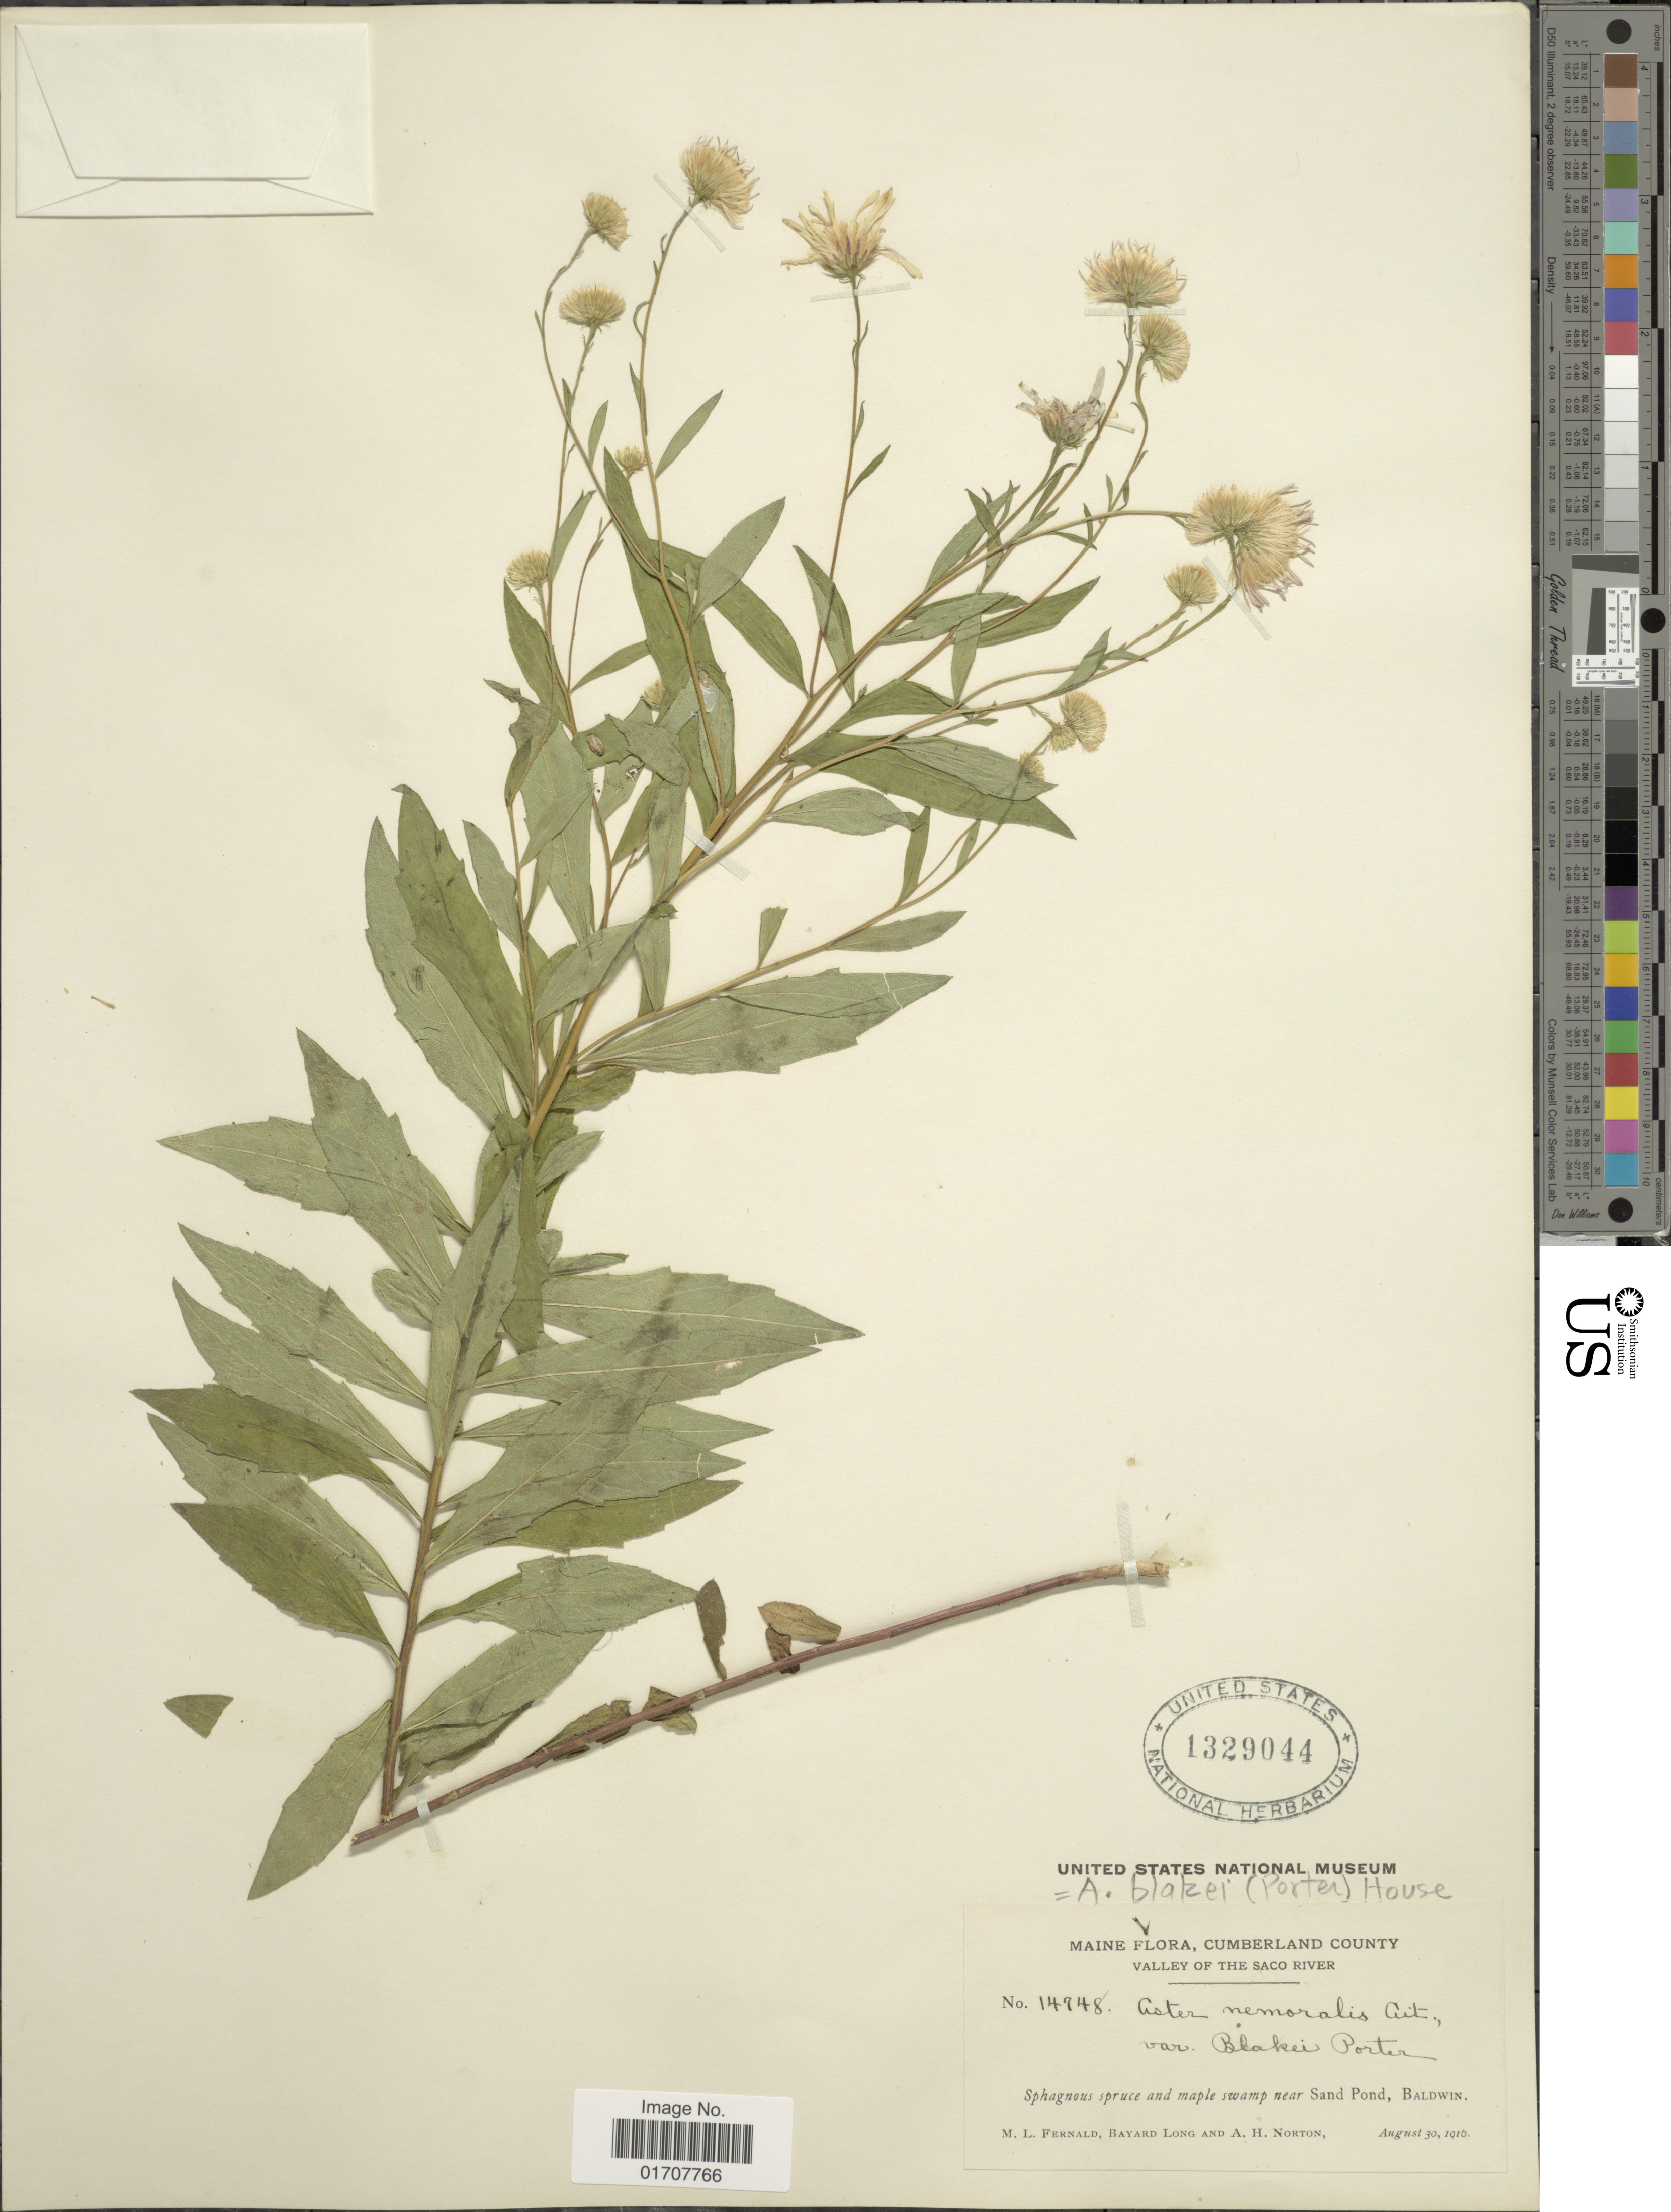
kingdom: Plantae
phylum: Tracheophyta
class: Magnoliopsida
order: Asterales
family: Asteraceae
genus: Oclemena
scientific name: Oclemena x blakei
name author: (Porter) G.L. Nesom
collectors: M. L. Fernald, B. Long & A. Norton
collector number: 14748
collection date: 1916-08-30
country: United States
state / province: Maine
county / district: Cumberland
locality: Cumberland County, Valley of the Saco River, Sphagnous spruce and maple swamp near Sand Pond, Baldwin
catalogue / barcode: US 1329044